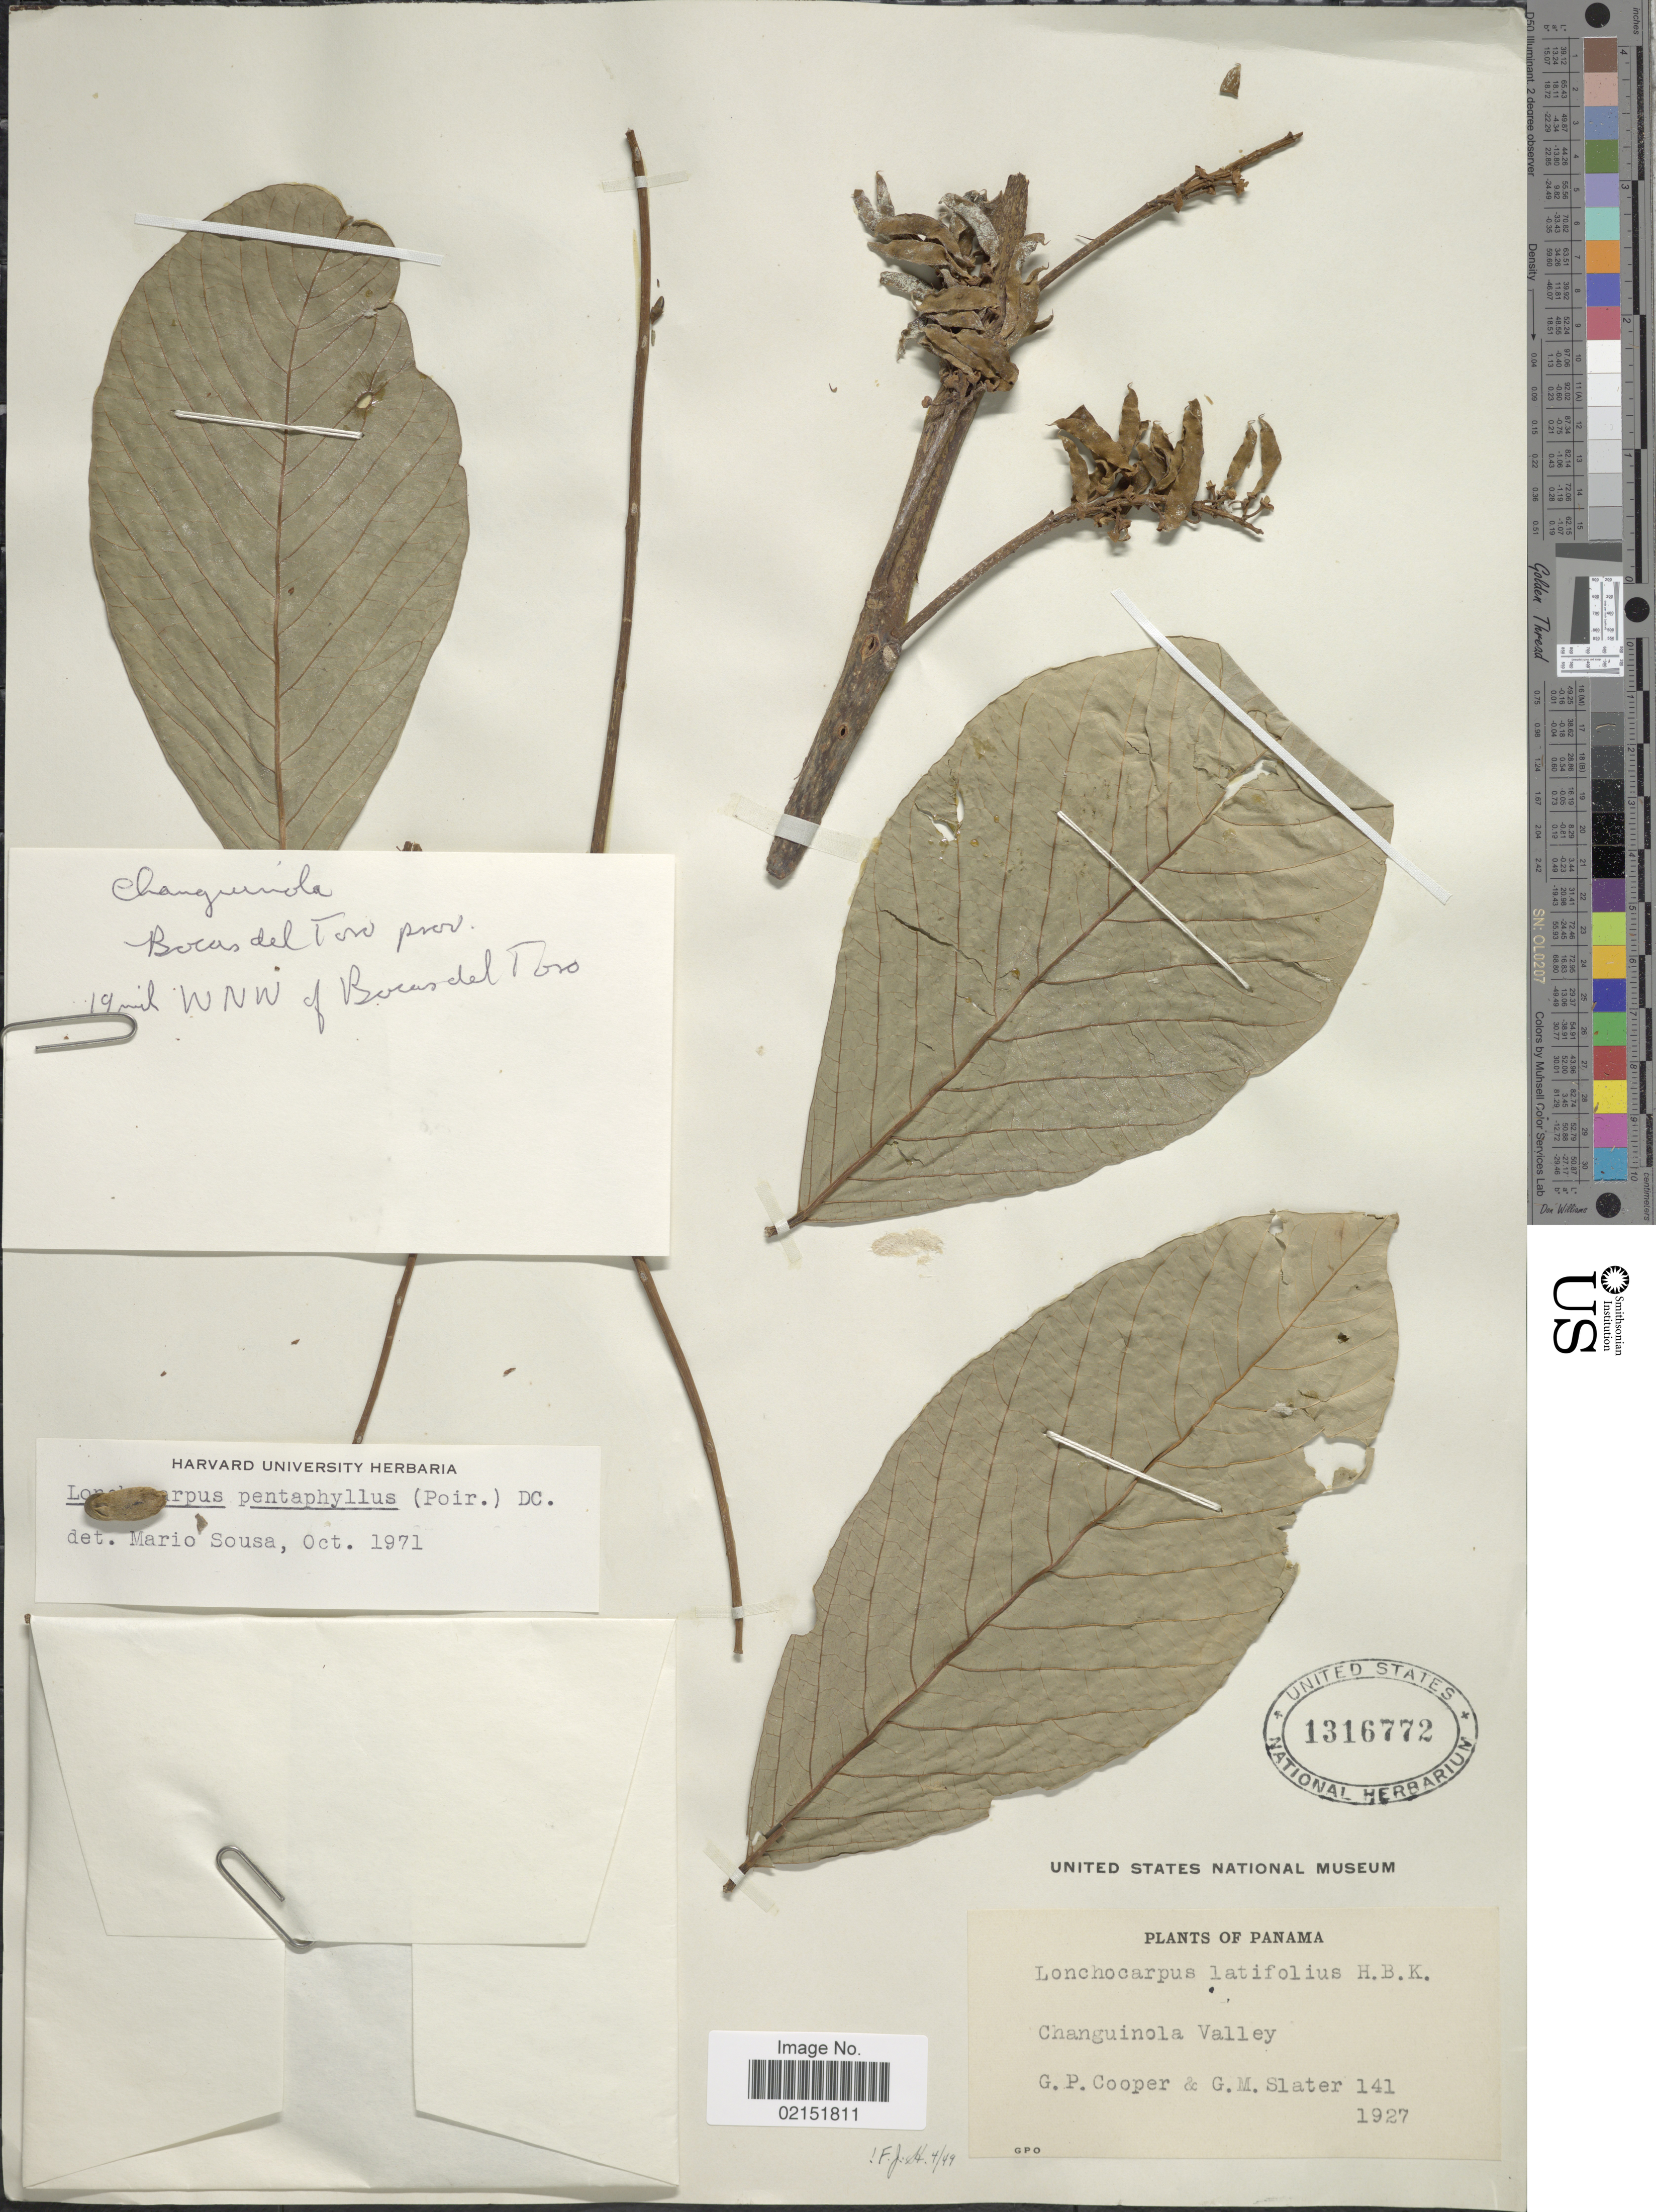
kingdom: Plantae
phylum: Tracheophyta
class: Magnoliopsida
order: Fabales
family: Fabaceae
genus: Lonchocarpus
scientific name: Lonchocarpus pentaphyllus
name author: (Poir.) DC.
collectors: G. Cooper & G. Slater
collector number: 141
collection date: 1927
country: Panama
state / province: Colón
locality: Changuinola Valley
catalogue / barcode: US 1316772